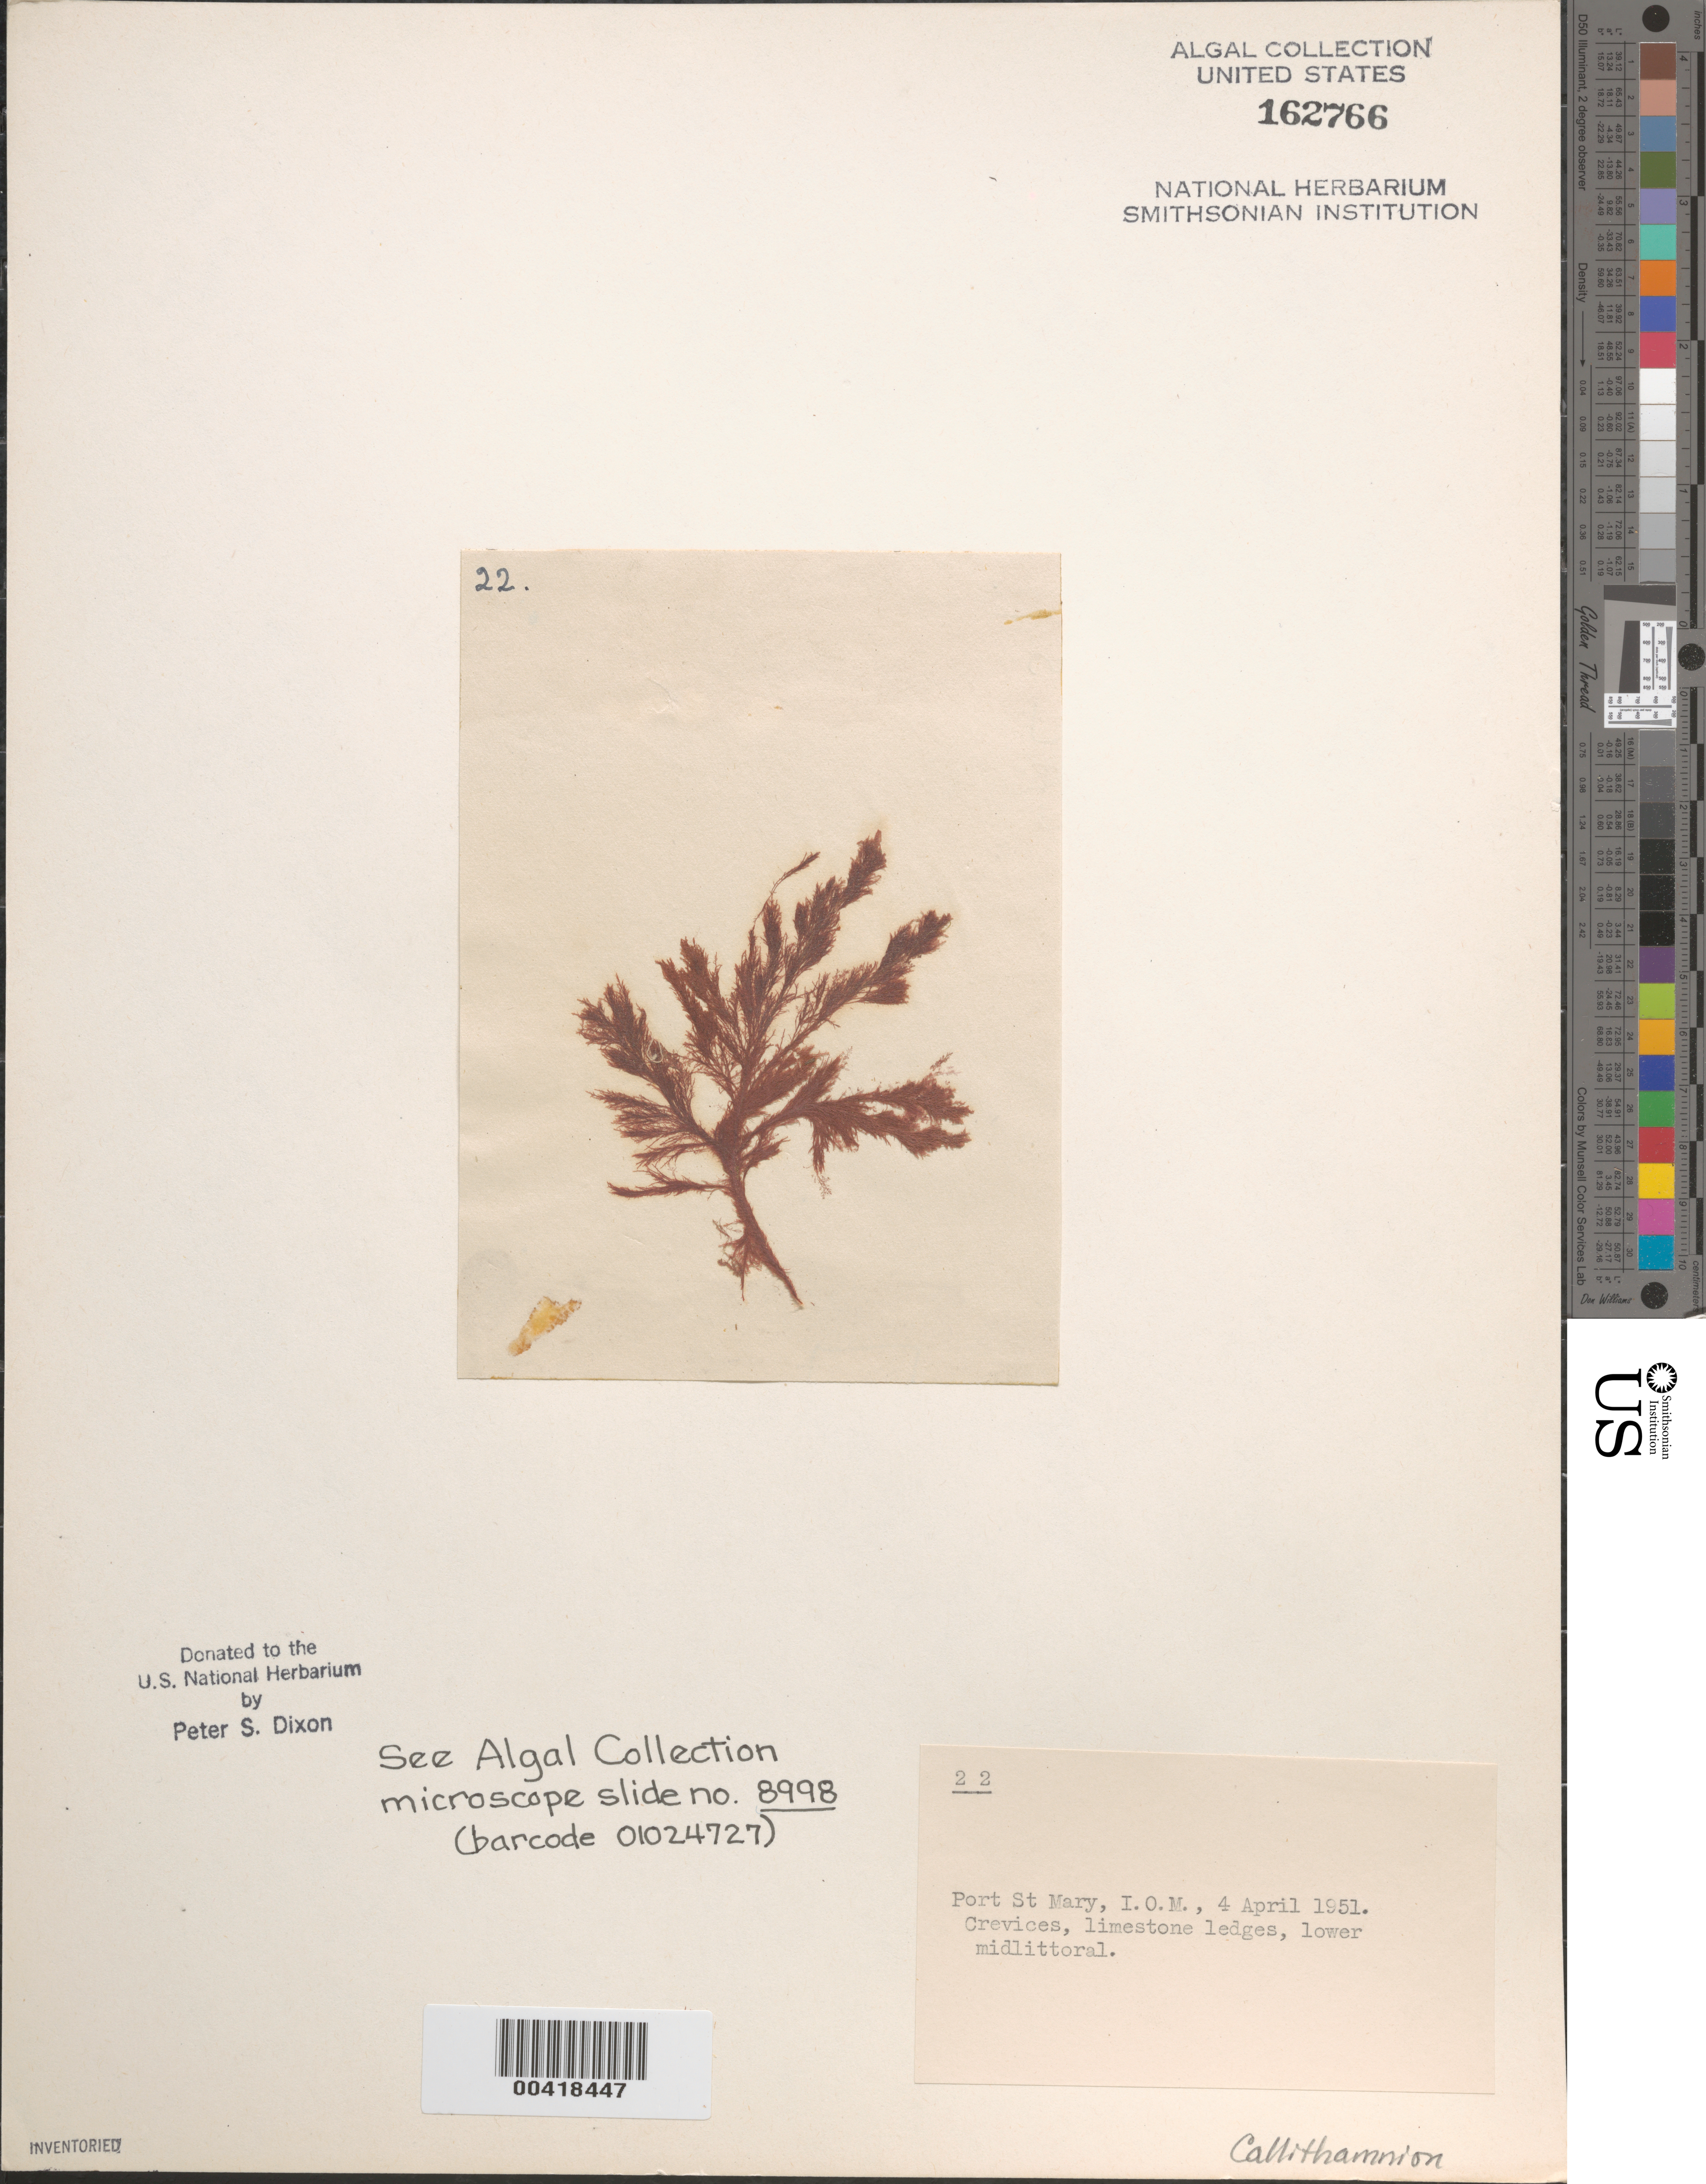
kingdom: Plantae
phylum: Rhodophyta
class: Florideophyceae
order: Ceramiales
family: Callithamniaceae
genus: Callithamnion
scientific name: Callithamnion sp.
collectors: P. S. Dixon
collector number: PSD 22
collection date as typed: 04 Apr 1951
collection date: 1951-04-04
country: United Kingdom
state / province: England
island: Isle of Man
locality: Port St. Mary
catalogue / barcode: US 162766